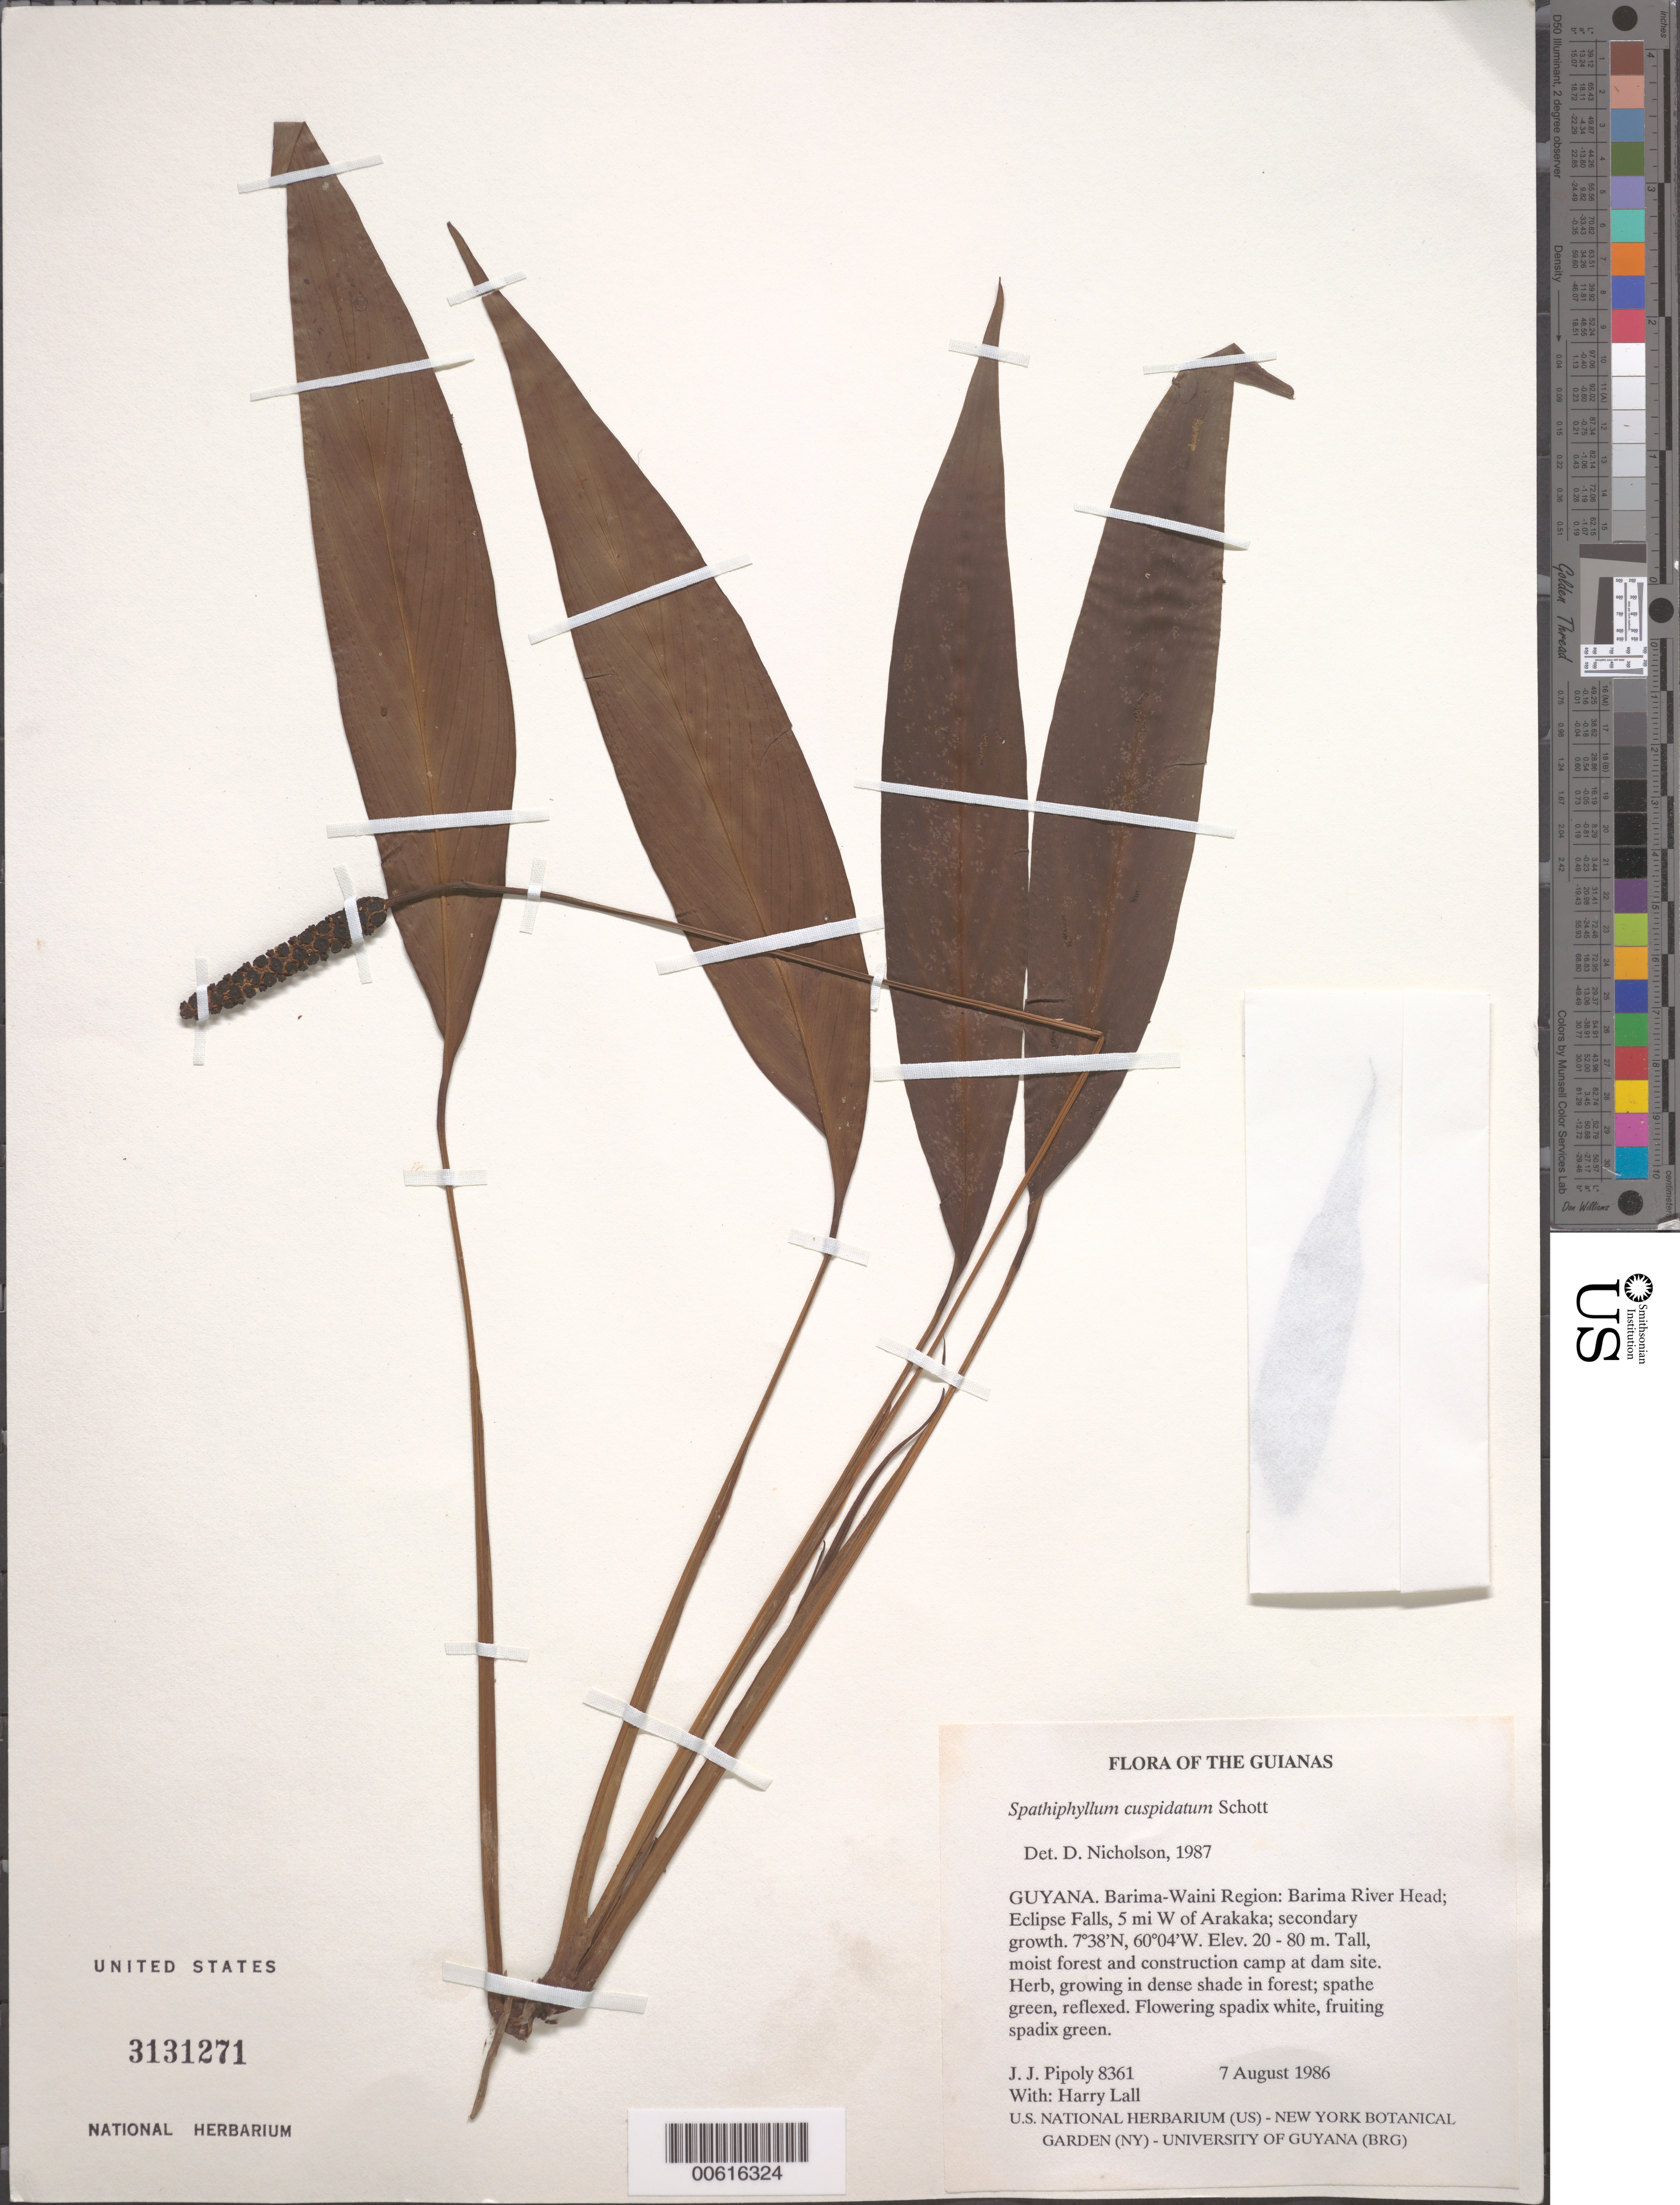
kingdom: Plantae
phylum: Tracheophyta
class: Liliopsida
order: Alismatales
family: Araceae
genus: Spathiphyllum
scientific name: Spathiphyllum cuspidatum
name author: Schott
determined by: Nicolson, Dan H.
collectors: J. J. Pipoly & H. Lall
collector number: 8361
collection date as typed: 7 August 1986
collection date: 1986-08-07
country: Guyana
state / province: Barima-Waini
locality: Barima River head; Eclipse Falls, 5 mi W of Arakaka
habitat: Secondary growth, tall moist forest and construction camp at dam site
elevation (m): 20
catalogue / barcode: US 3131271